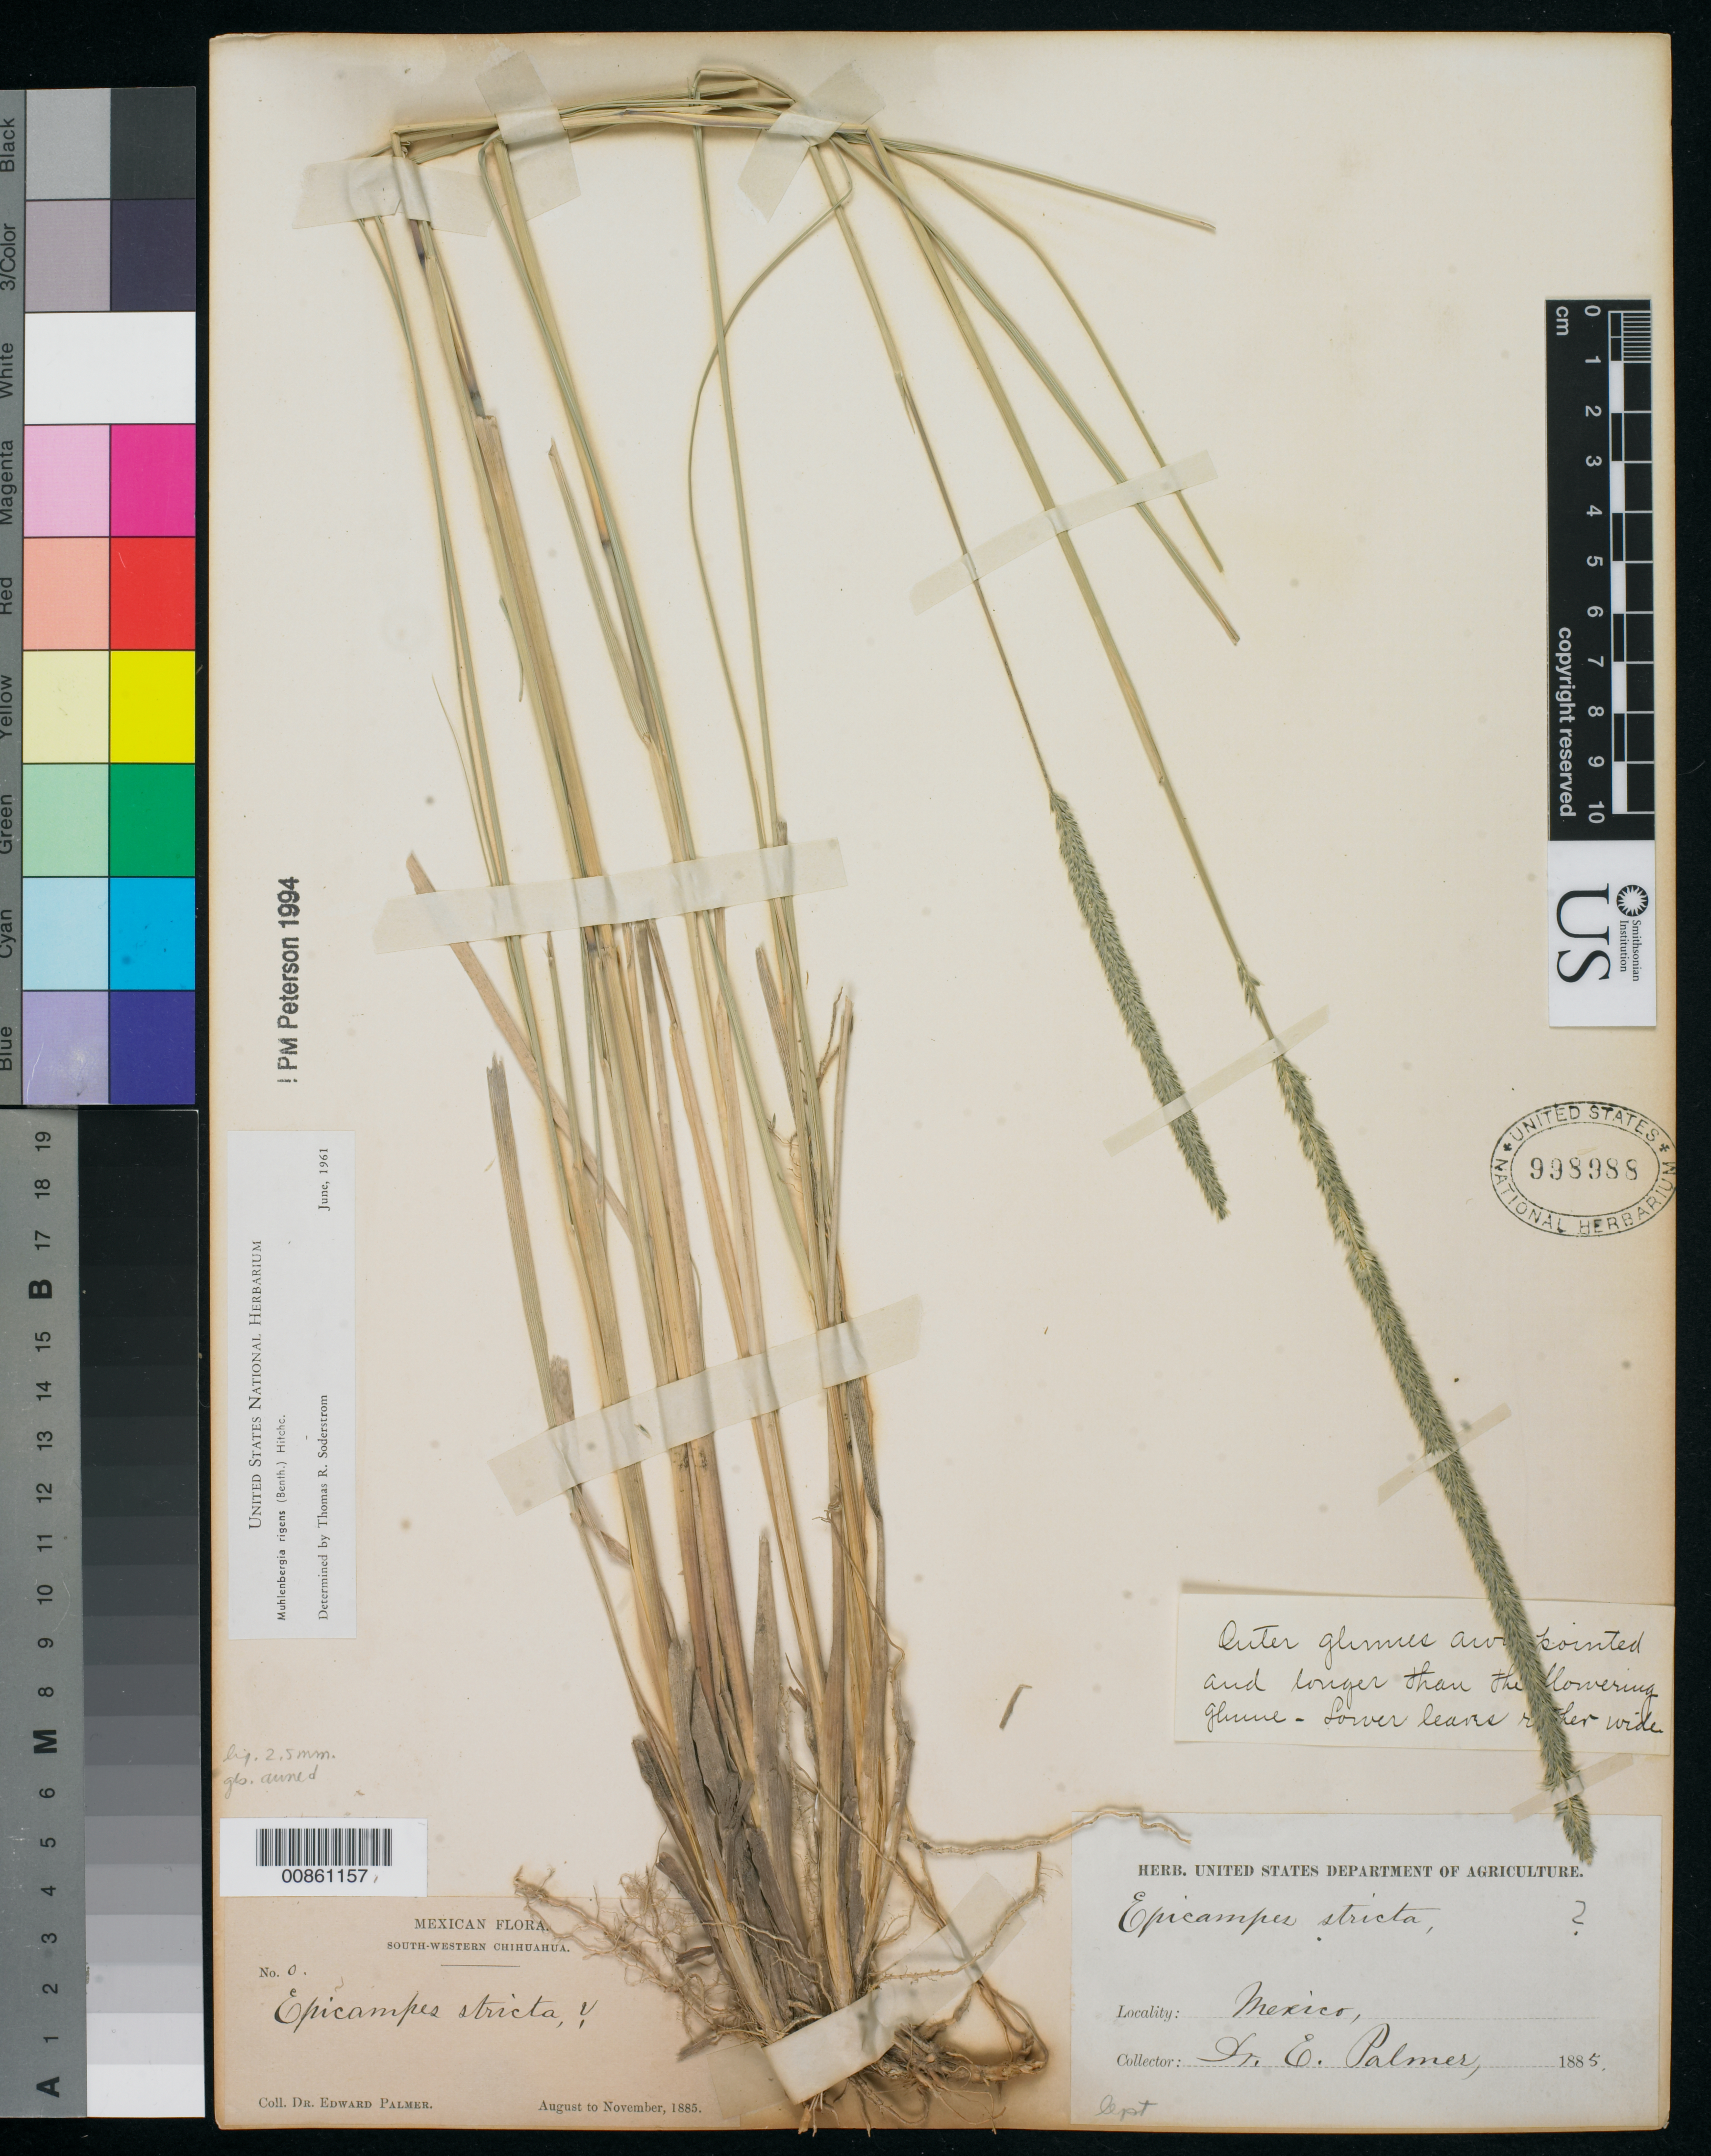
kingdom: Plantae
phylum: Tracheophyta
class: Liliopsida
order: Poales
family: Poaceae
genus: Muhlenbergia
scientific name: Muhlenbergia rigens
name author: (Benth.) Hitchc.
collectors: E. Palmer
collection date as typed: Aug 1885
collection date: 1885-08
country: Mexico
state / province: Chihuahua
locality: Soutwestern Chihuahua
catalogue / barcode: US 998988